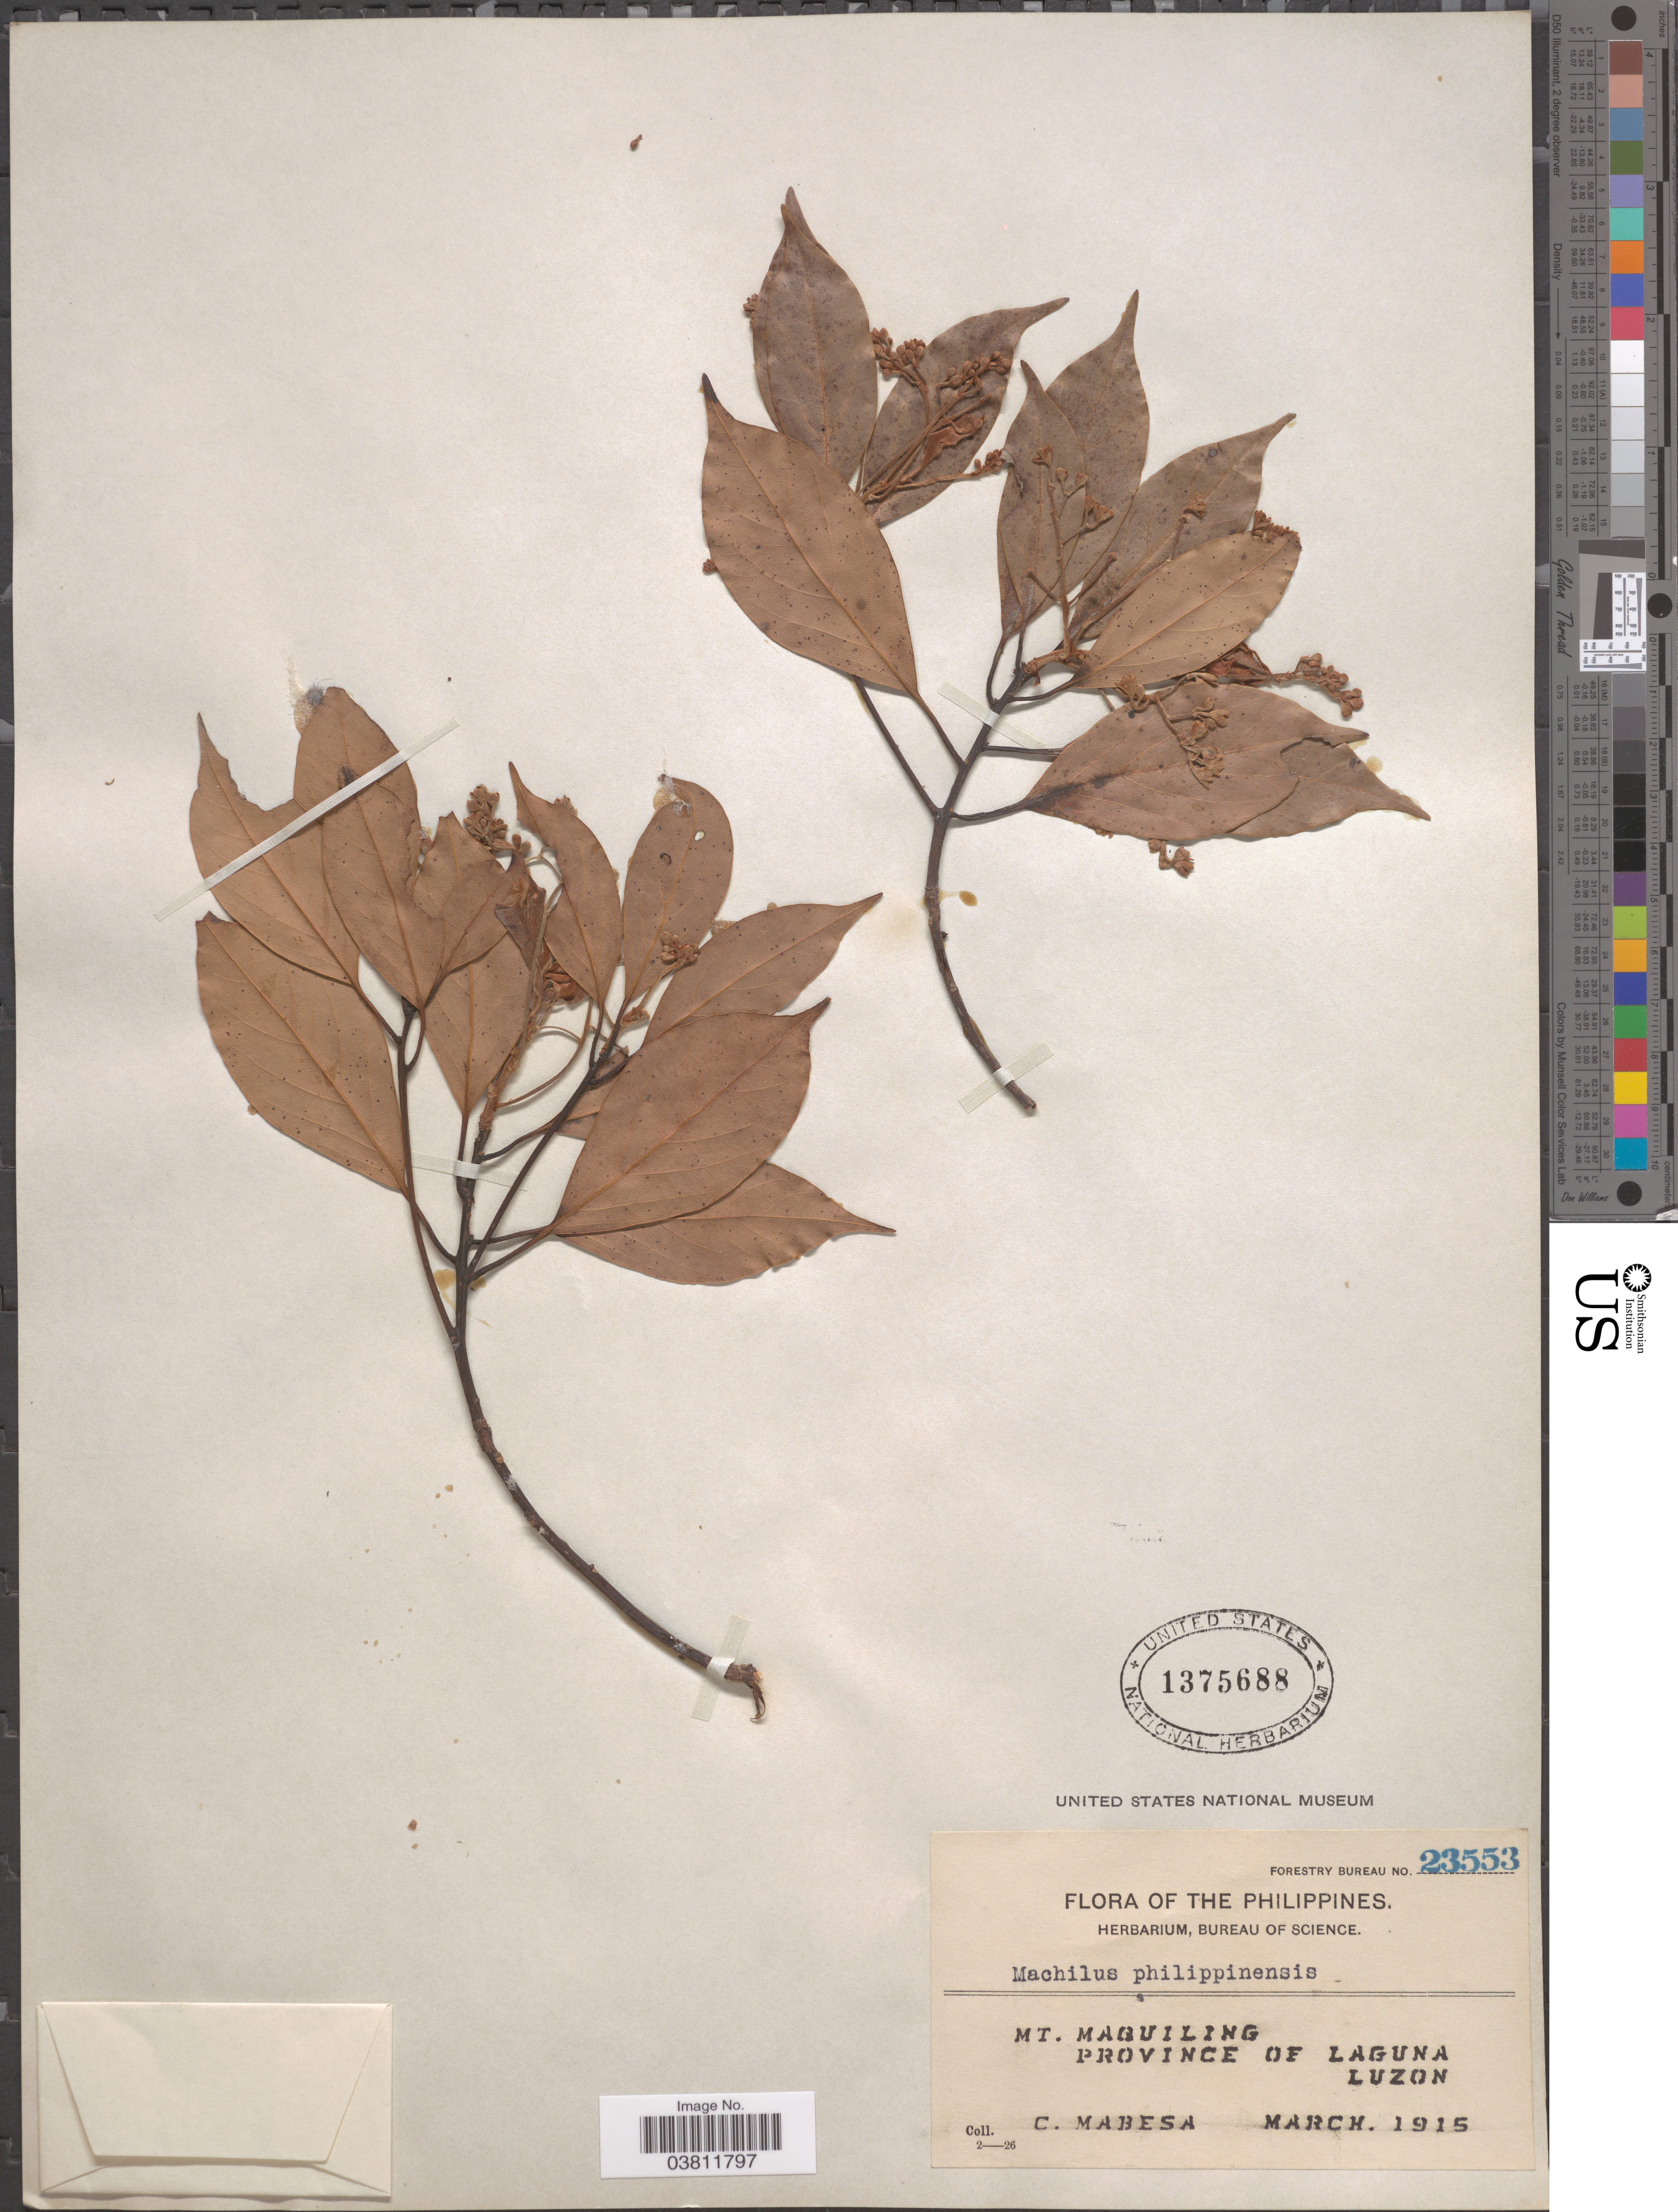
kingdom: Plantae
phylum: Tracheophyta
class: Magnoliopsida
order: Laurales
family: Lauraceae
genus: Machilus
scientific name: Machilus philippinensis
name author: Merr.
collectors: C. Mabesa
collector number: Forestry Bureau 23553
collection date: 1915-03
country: Philippines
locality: Mt. Maquiling, Province of Laguna, Luzon.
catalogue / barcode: US 1375688